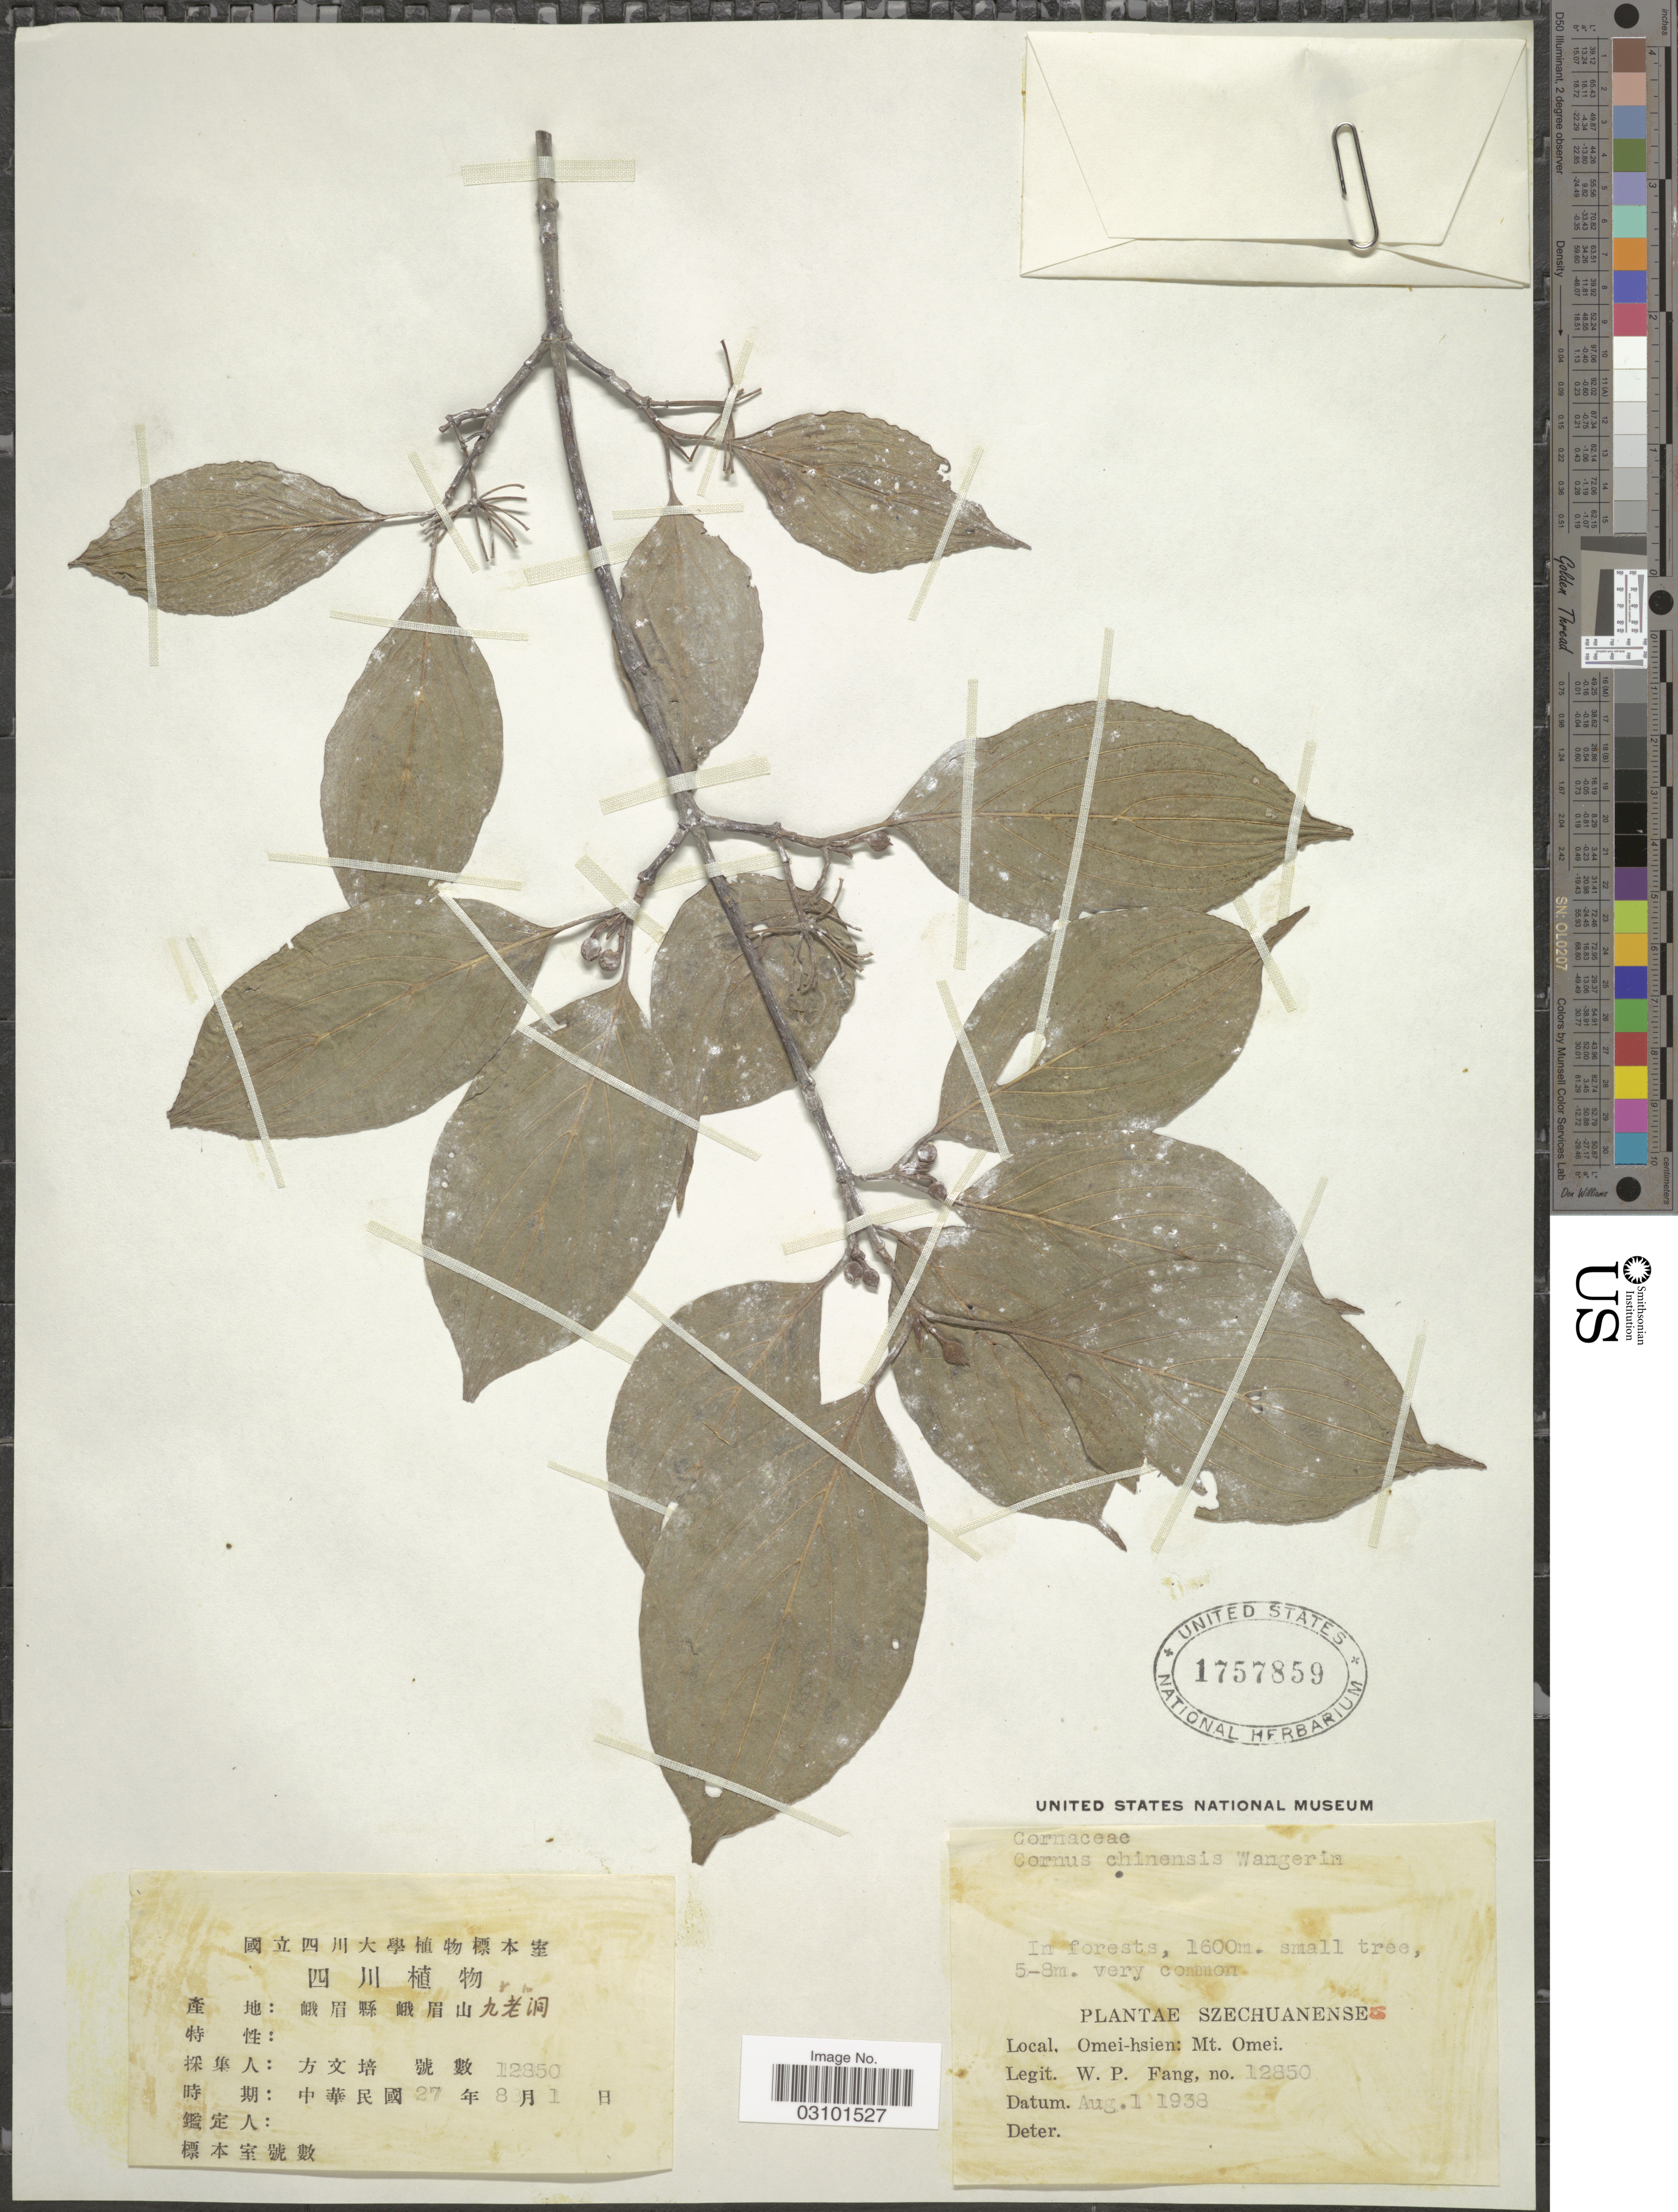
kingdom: Plantae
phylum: Tracheophyta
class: Magnoliopsida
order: Cornales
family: Cornaceae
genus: Cornus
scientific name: Cornus chinensis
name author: Wangerin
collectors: W. P. Fang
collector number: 12850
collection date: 1938-08-01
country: China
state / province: Sichuan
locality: Szechuanense. Omei-hsien: Mt. Omei.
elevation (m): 1600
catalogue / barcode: US 1757859